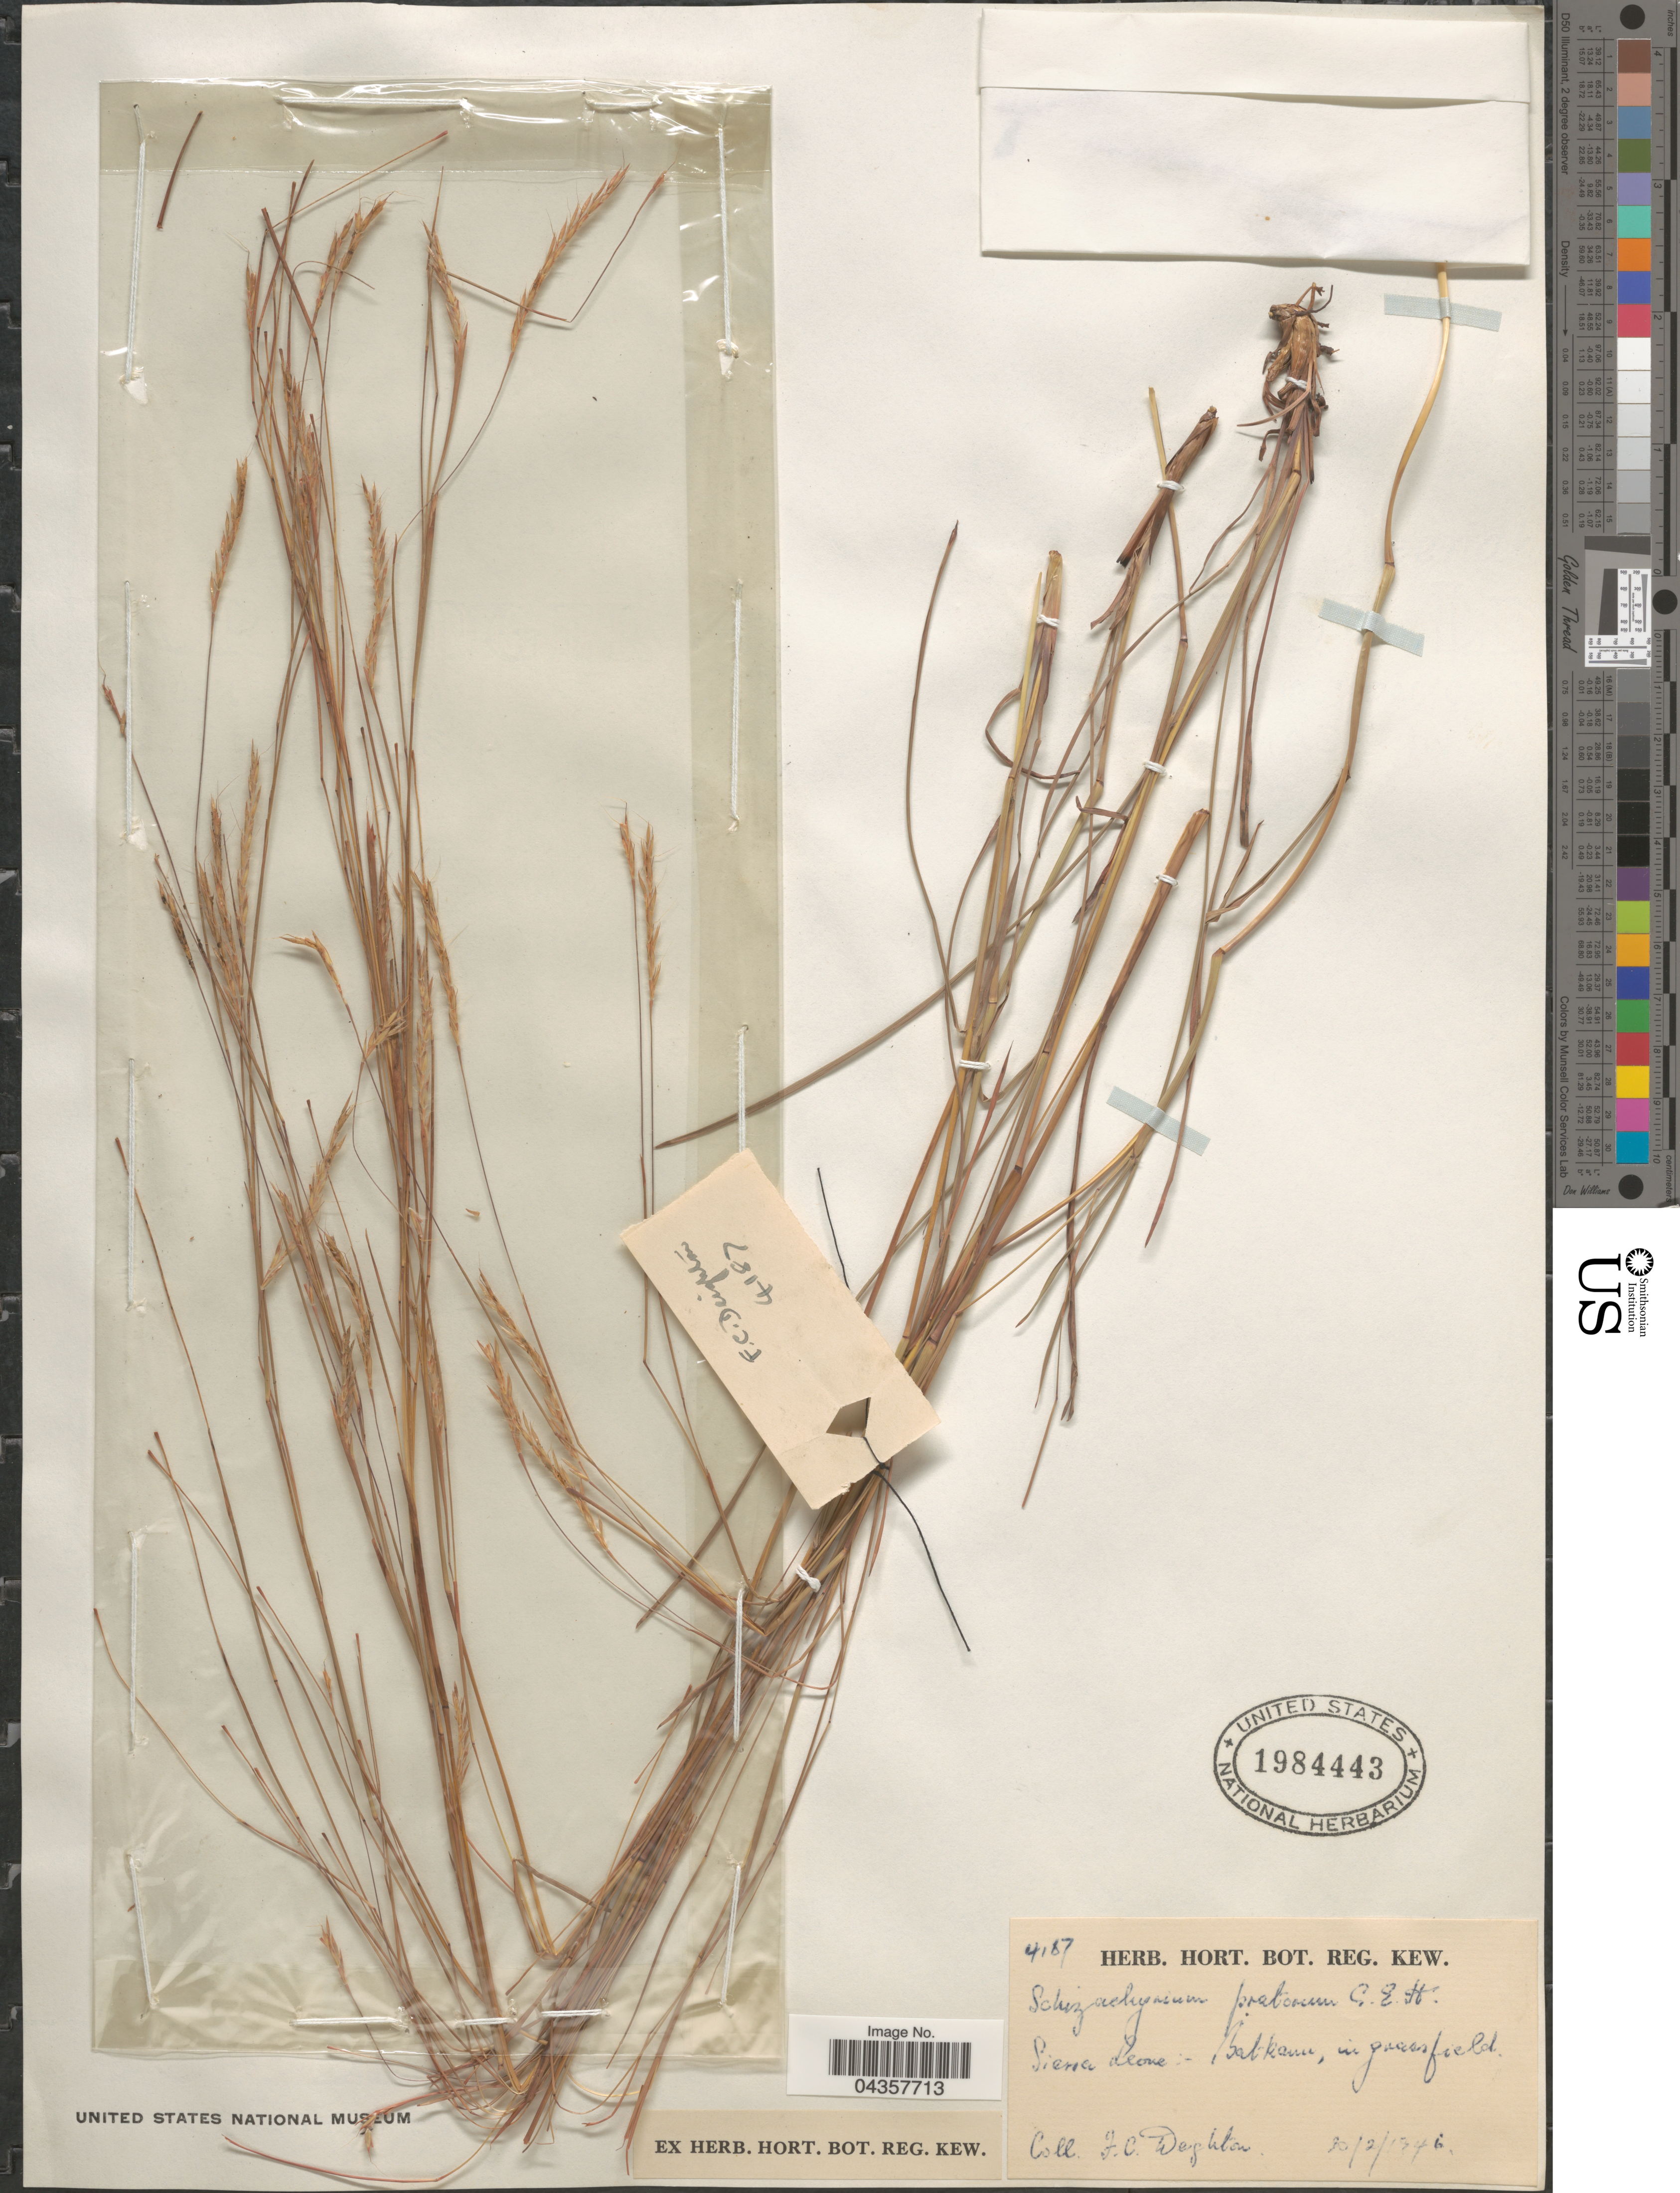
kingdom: Plantae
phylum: Tracheophyta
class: Liliopsida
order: Poales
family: Poaceae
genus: Schizachyrium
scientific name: Schizachyrium rupestre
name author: Stapf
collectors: F. Deighton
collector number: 4187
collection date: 1946-02-20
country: Sierra Leone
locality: Sierra Leone - Balkam, in grassfield.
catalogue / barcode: US 1984443